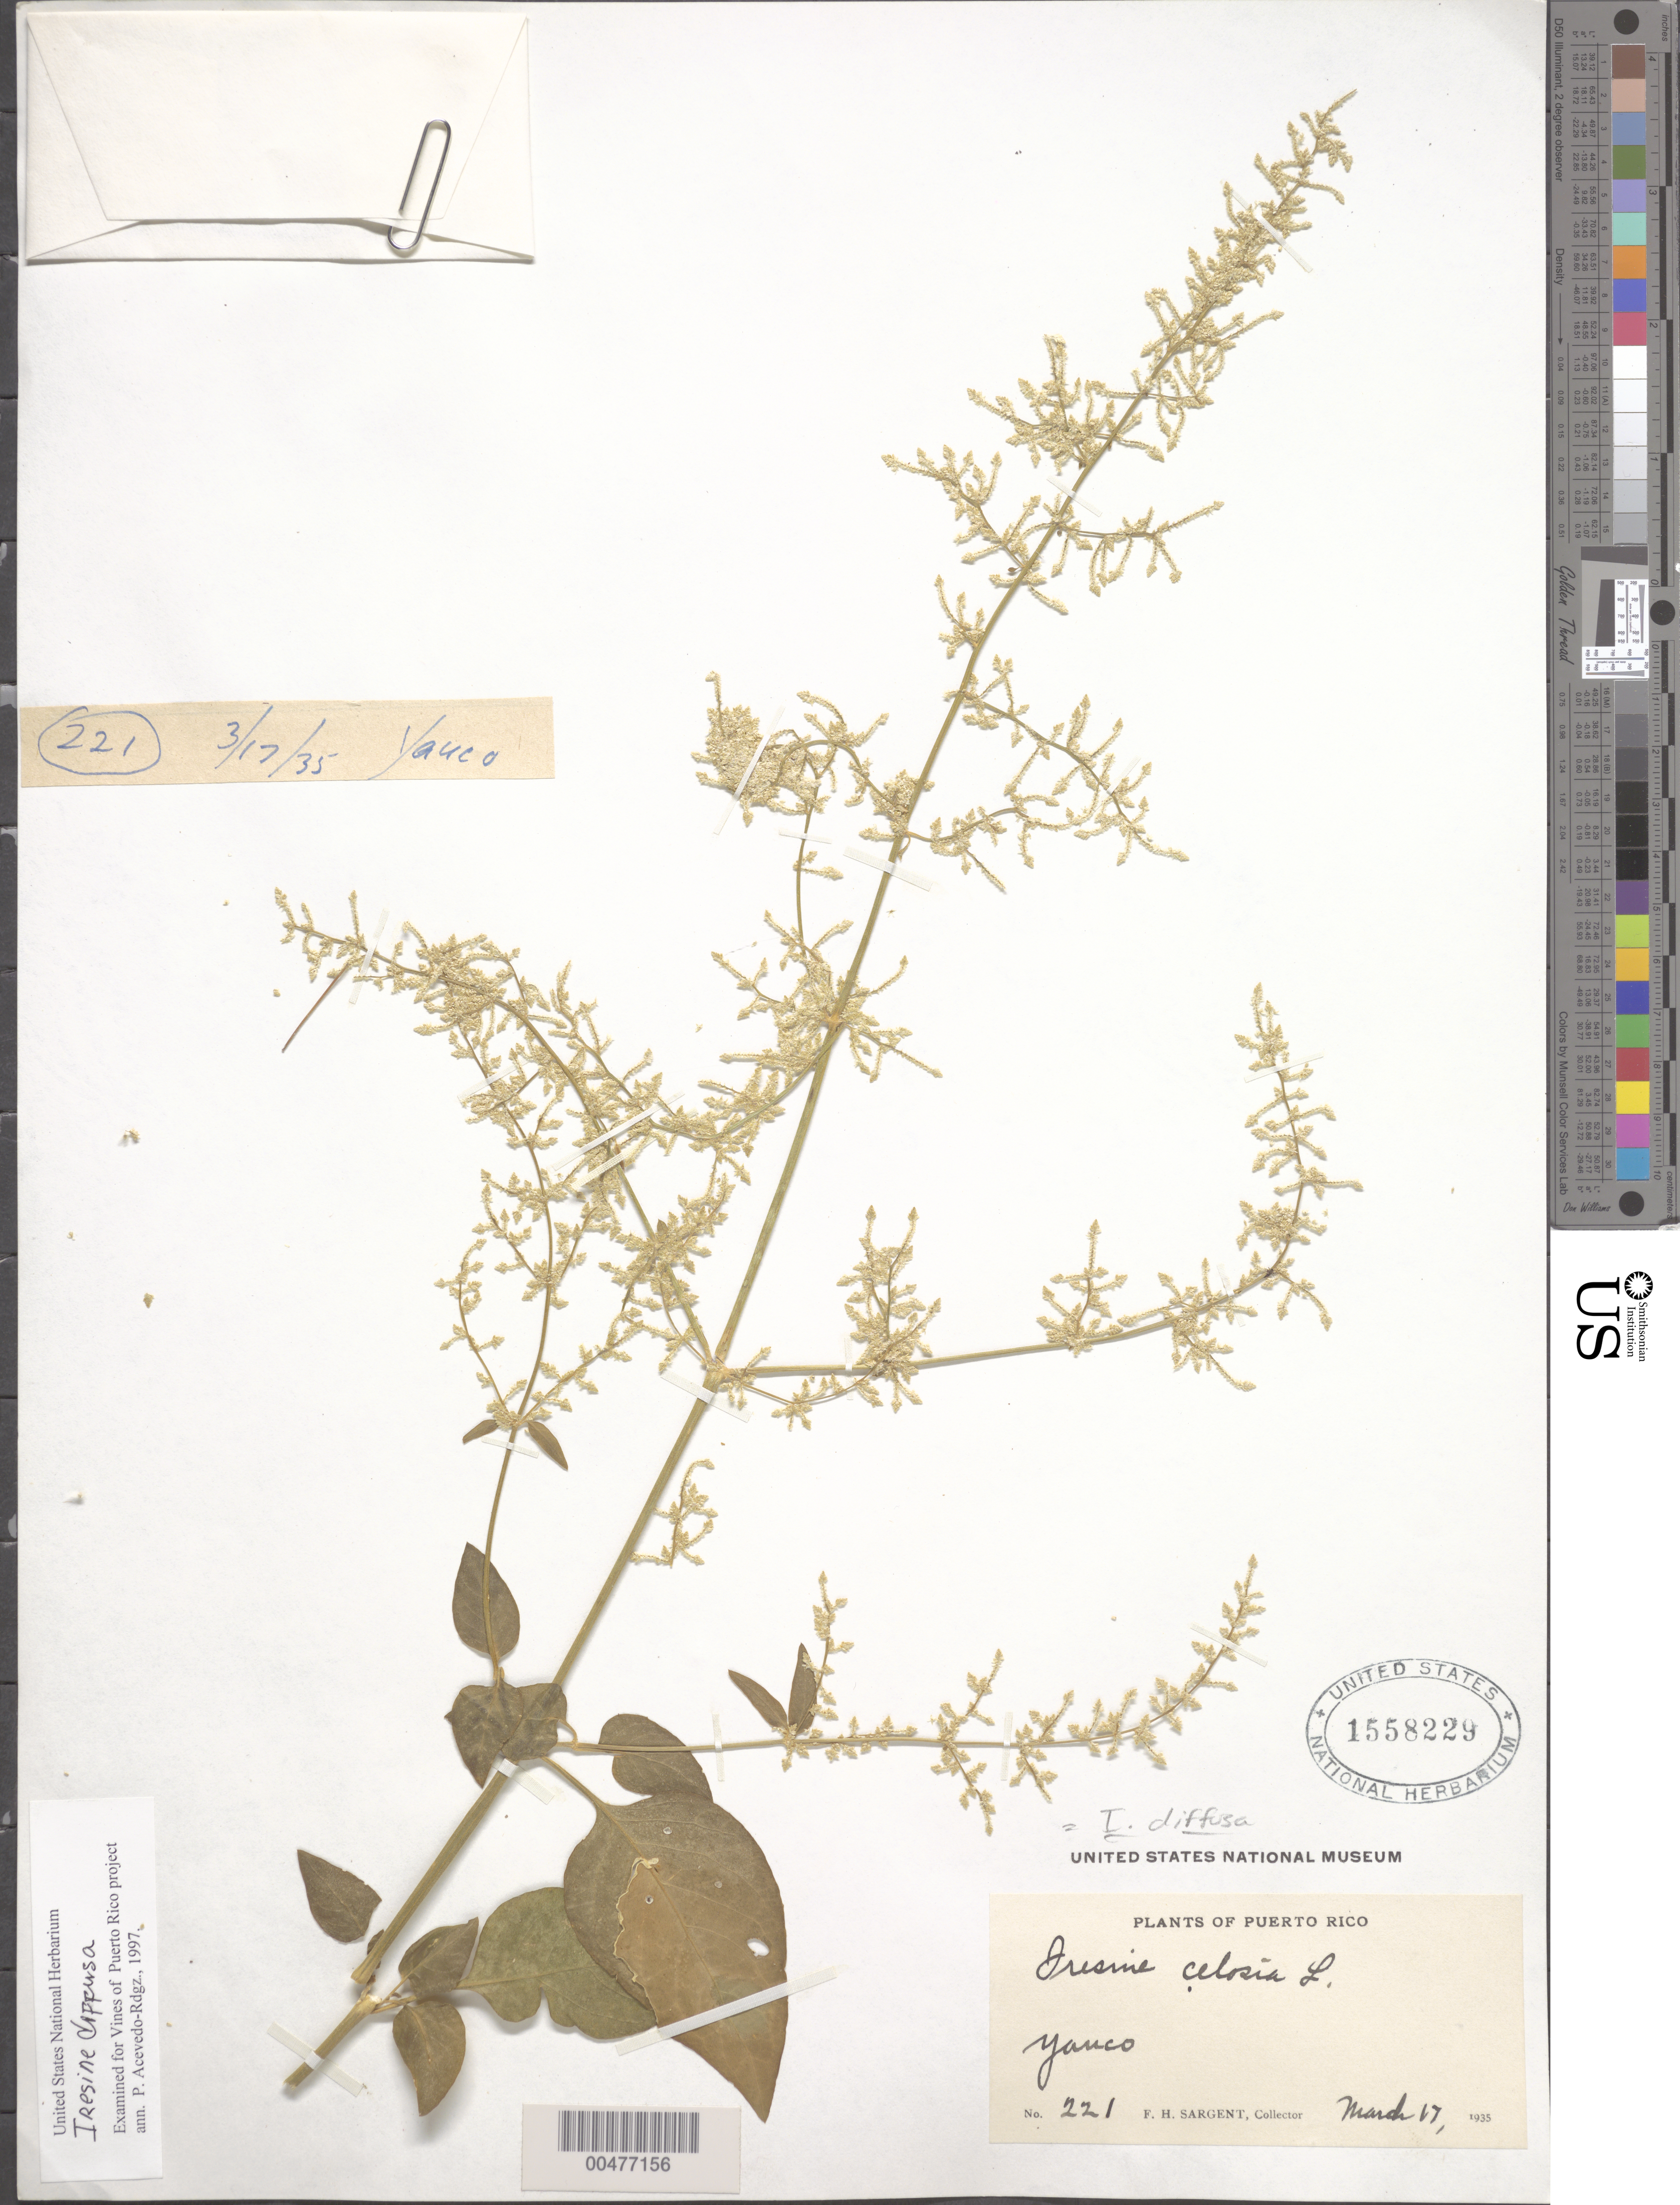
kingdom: Plantae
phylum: Tracheophyta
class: Magnoliopsida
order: Caryophyllales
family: Amaranthaceae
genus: Iresine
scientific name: Iresine diffusa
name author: Humb. & Bonpl. ex Willd.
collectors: F. H. Sargent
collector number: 221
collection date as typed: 17 Mar 1935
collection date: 1935-03-17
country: Puerto Rico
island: Greater Antilles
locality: Yauco.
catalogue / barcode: US 1558229